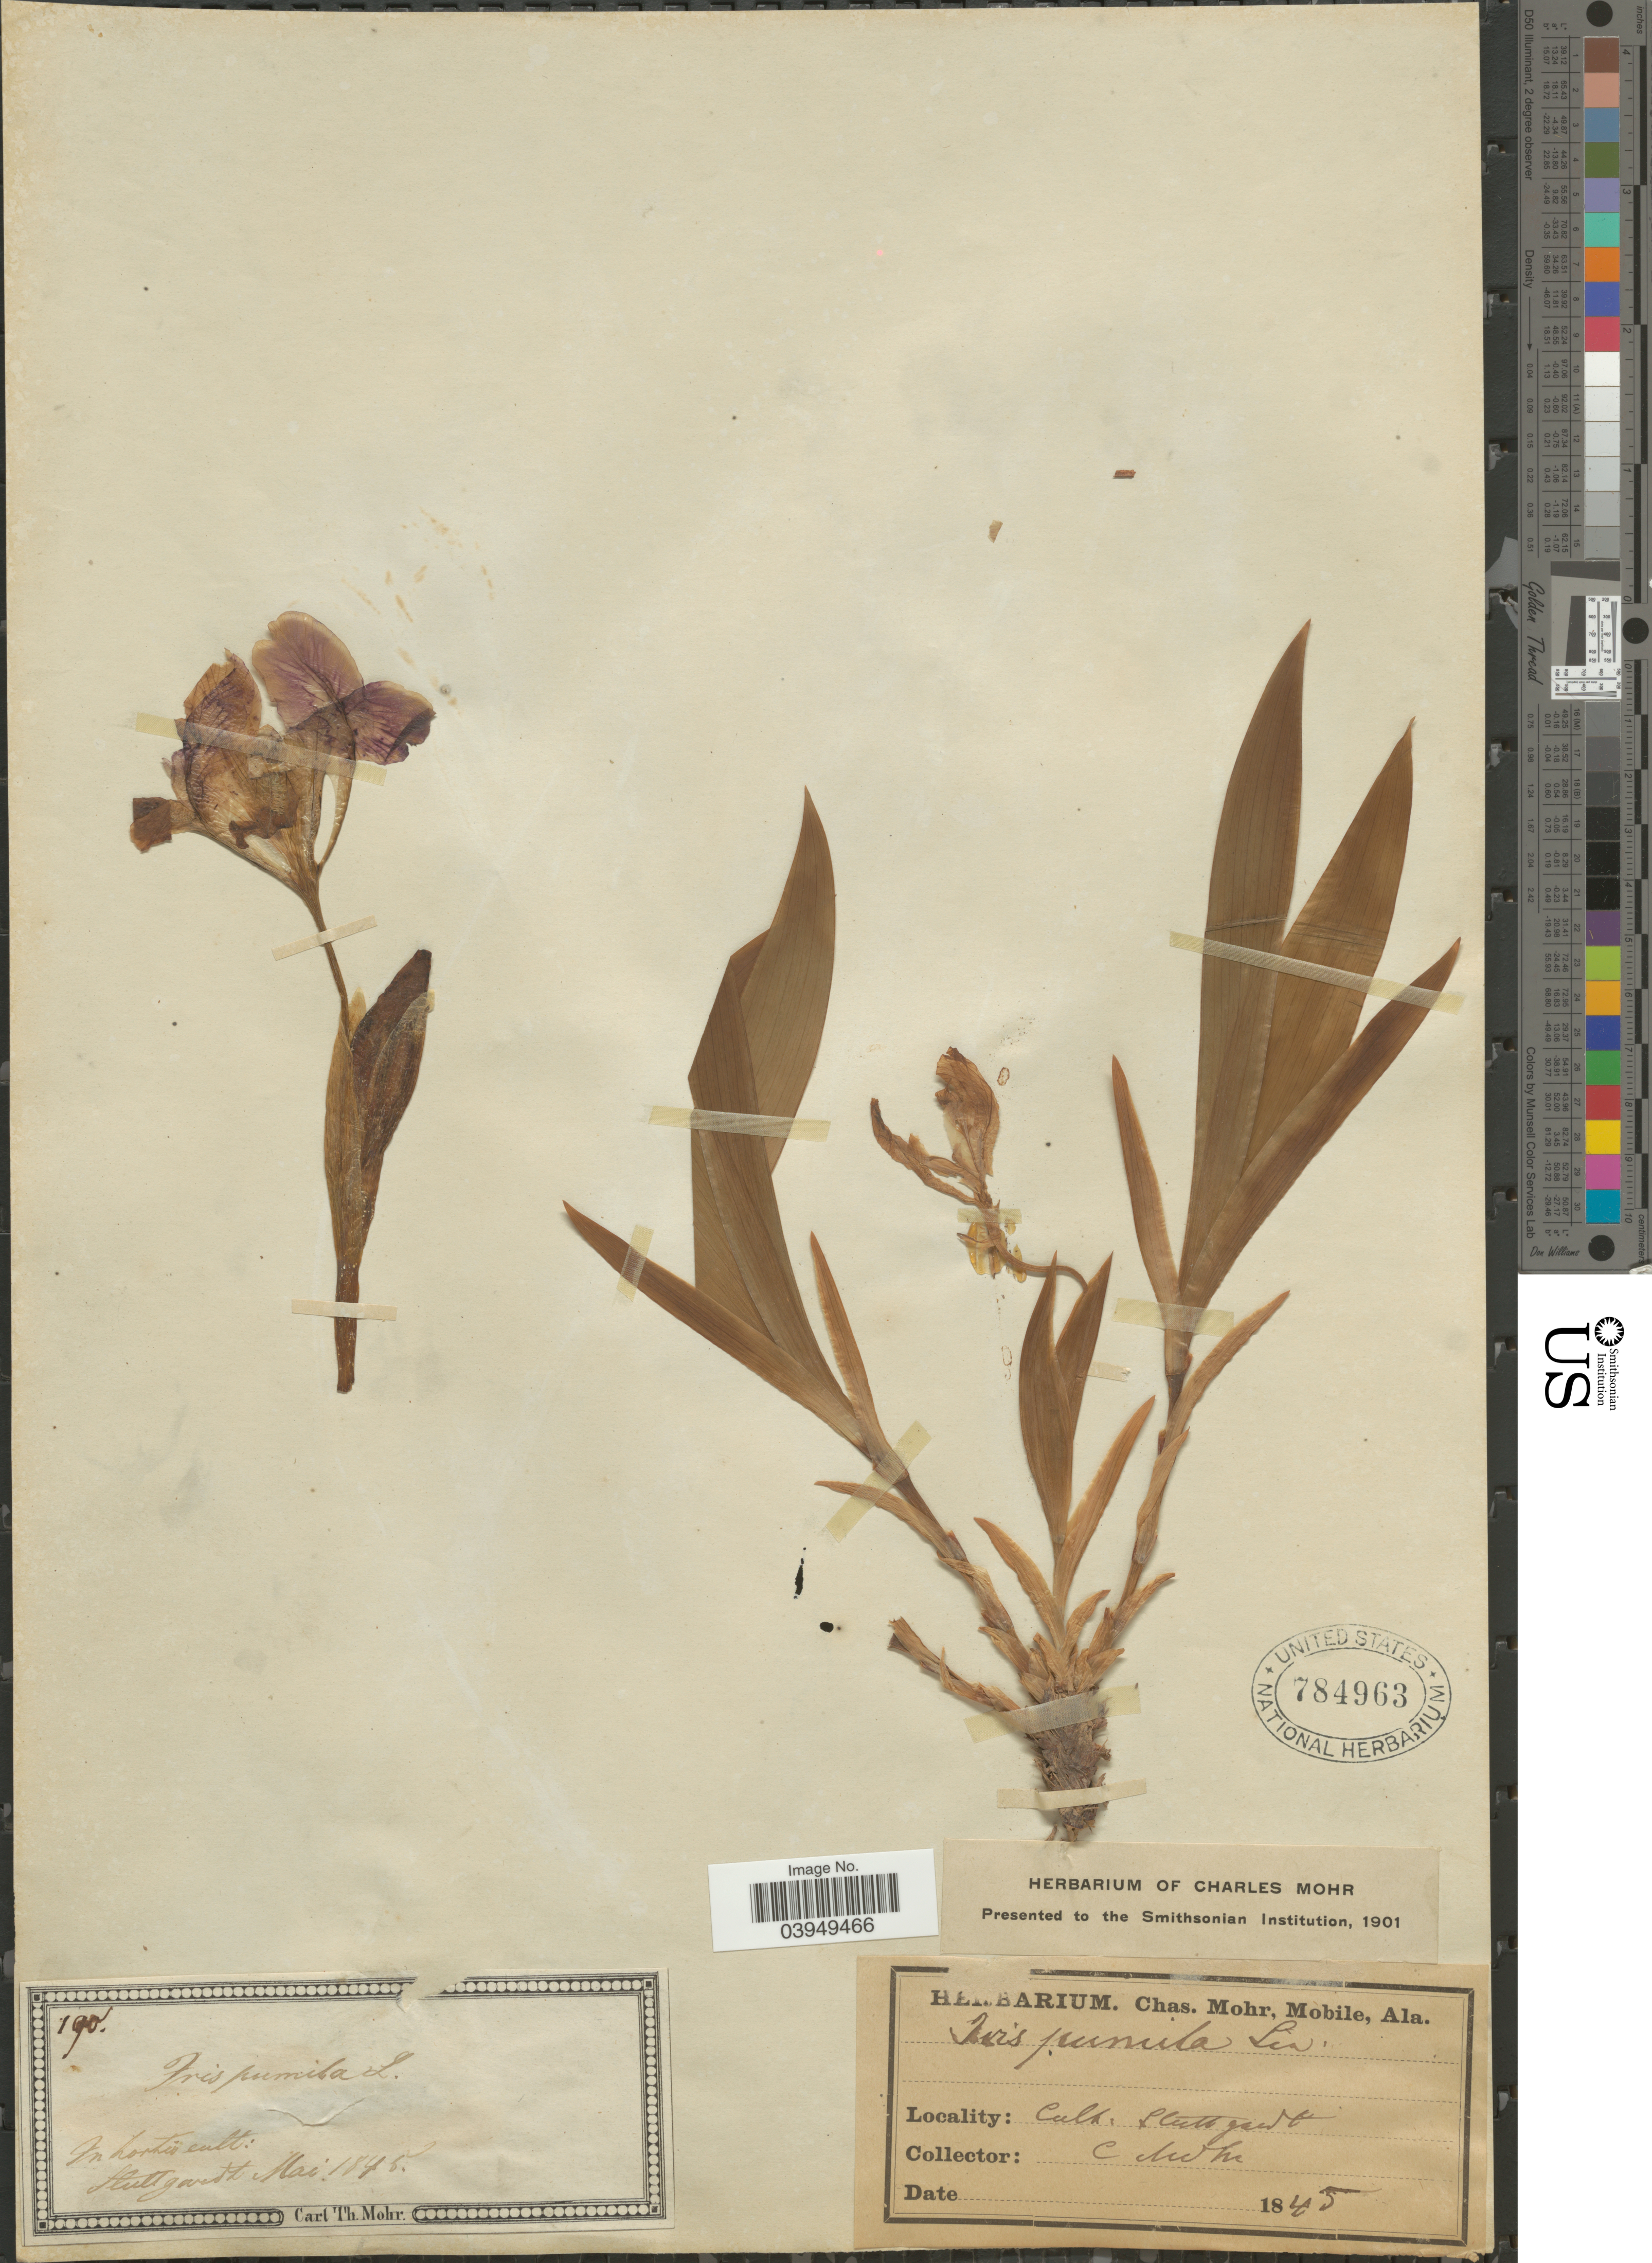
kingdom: Plantae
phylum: Tracheophyta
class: Liliopsida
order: Asparagales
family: Iridaceae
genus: Iris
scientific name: Iris pumila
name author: L.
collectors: Mohr, C. T. (herbarium)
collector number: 190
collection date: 1845-05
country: Germany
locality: In hortis cult. Stuttgardt.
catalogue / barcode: US 784963